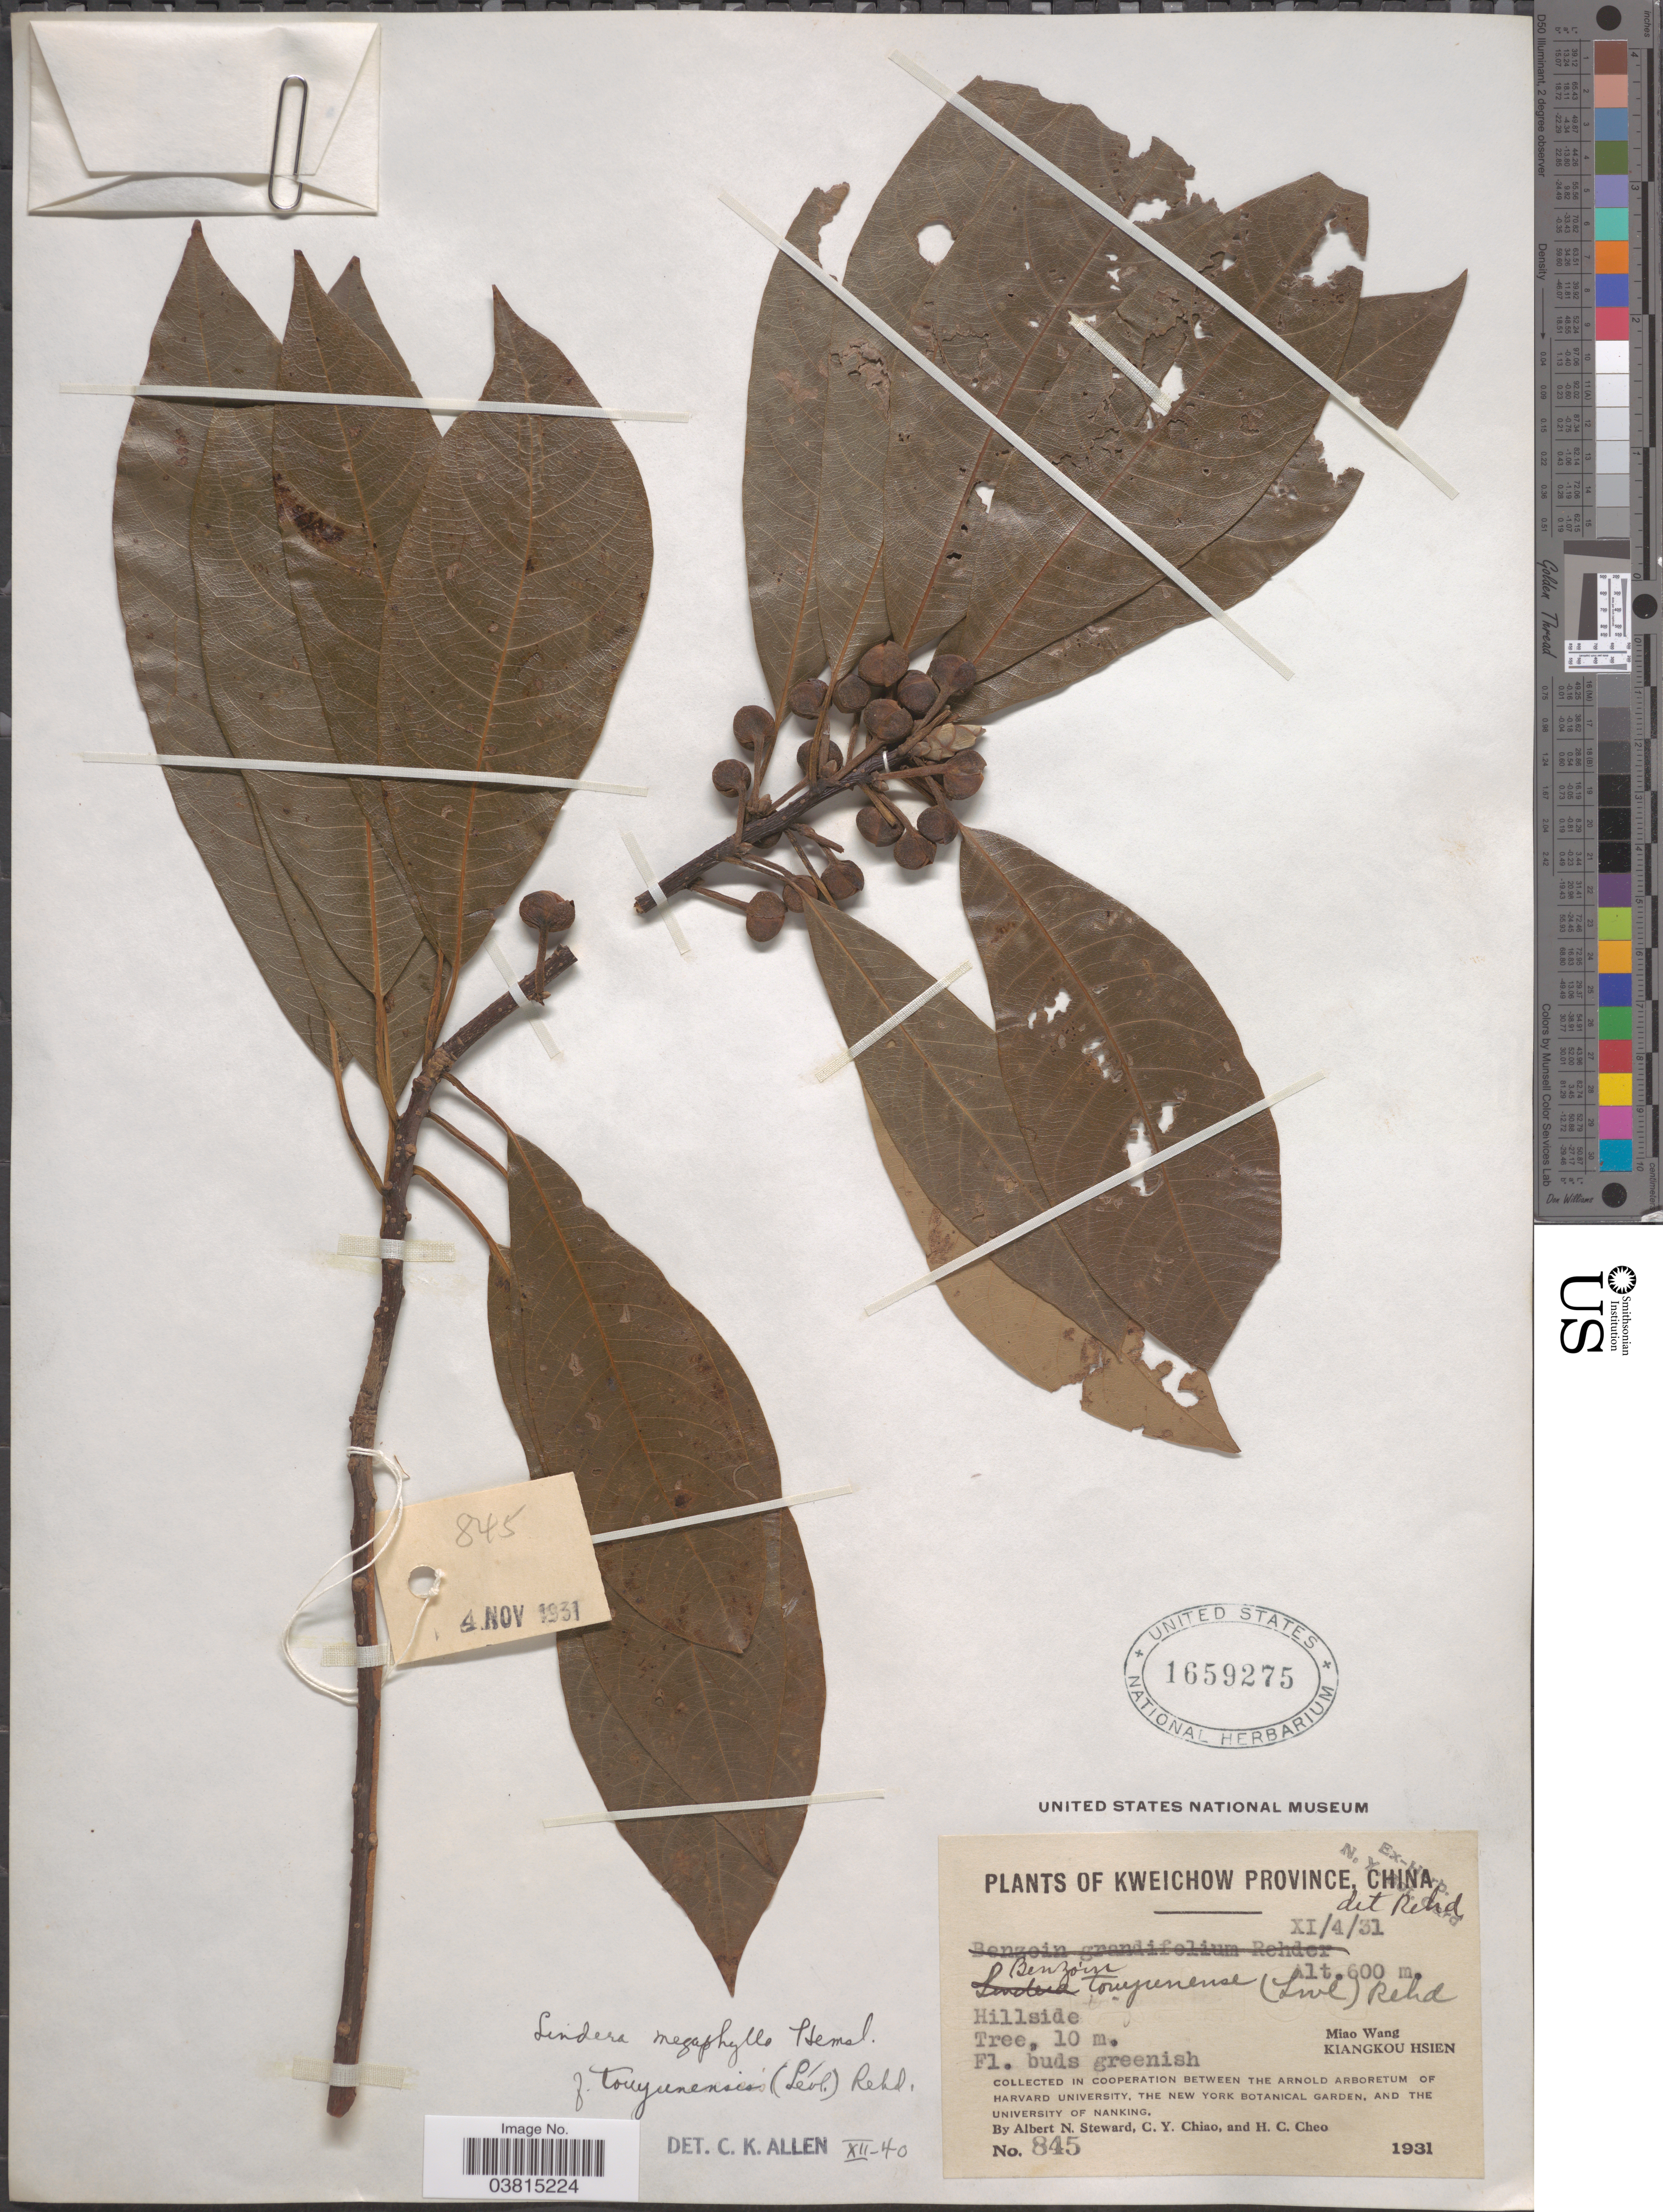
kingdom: Plantae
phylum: Tracheophyta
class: Magnoliopsida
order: Laurales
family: Lauraceae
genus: Lindera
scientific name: Lindera megaphylla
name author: Hemsl.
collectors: A. N. Steward, C. Y. Chiao & H. Cheo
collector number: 845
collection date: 1931-11-04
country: China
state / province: Guizhou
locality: Kweichow Province. Miao Wang. Kiangkou Hsien.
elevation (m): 600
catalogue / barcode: US 1659275